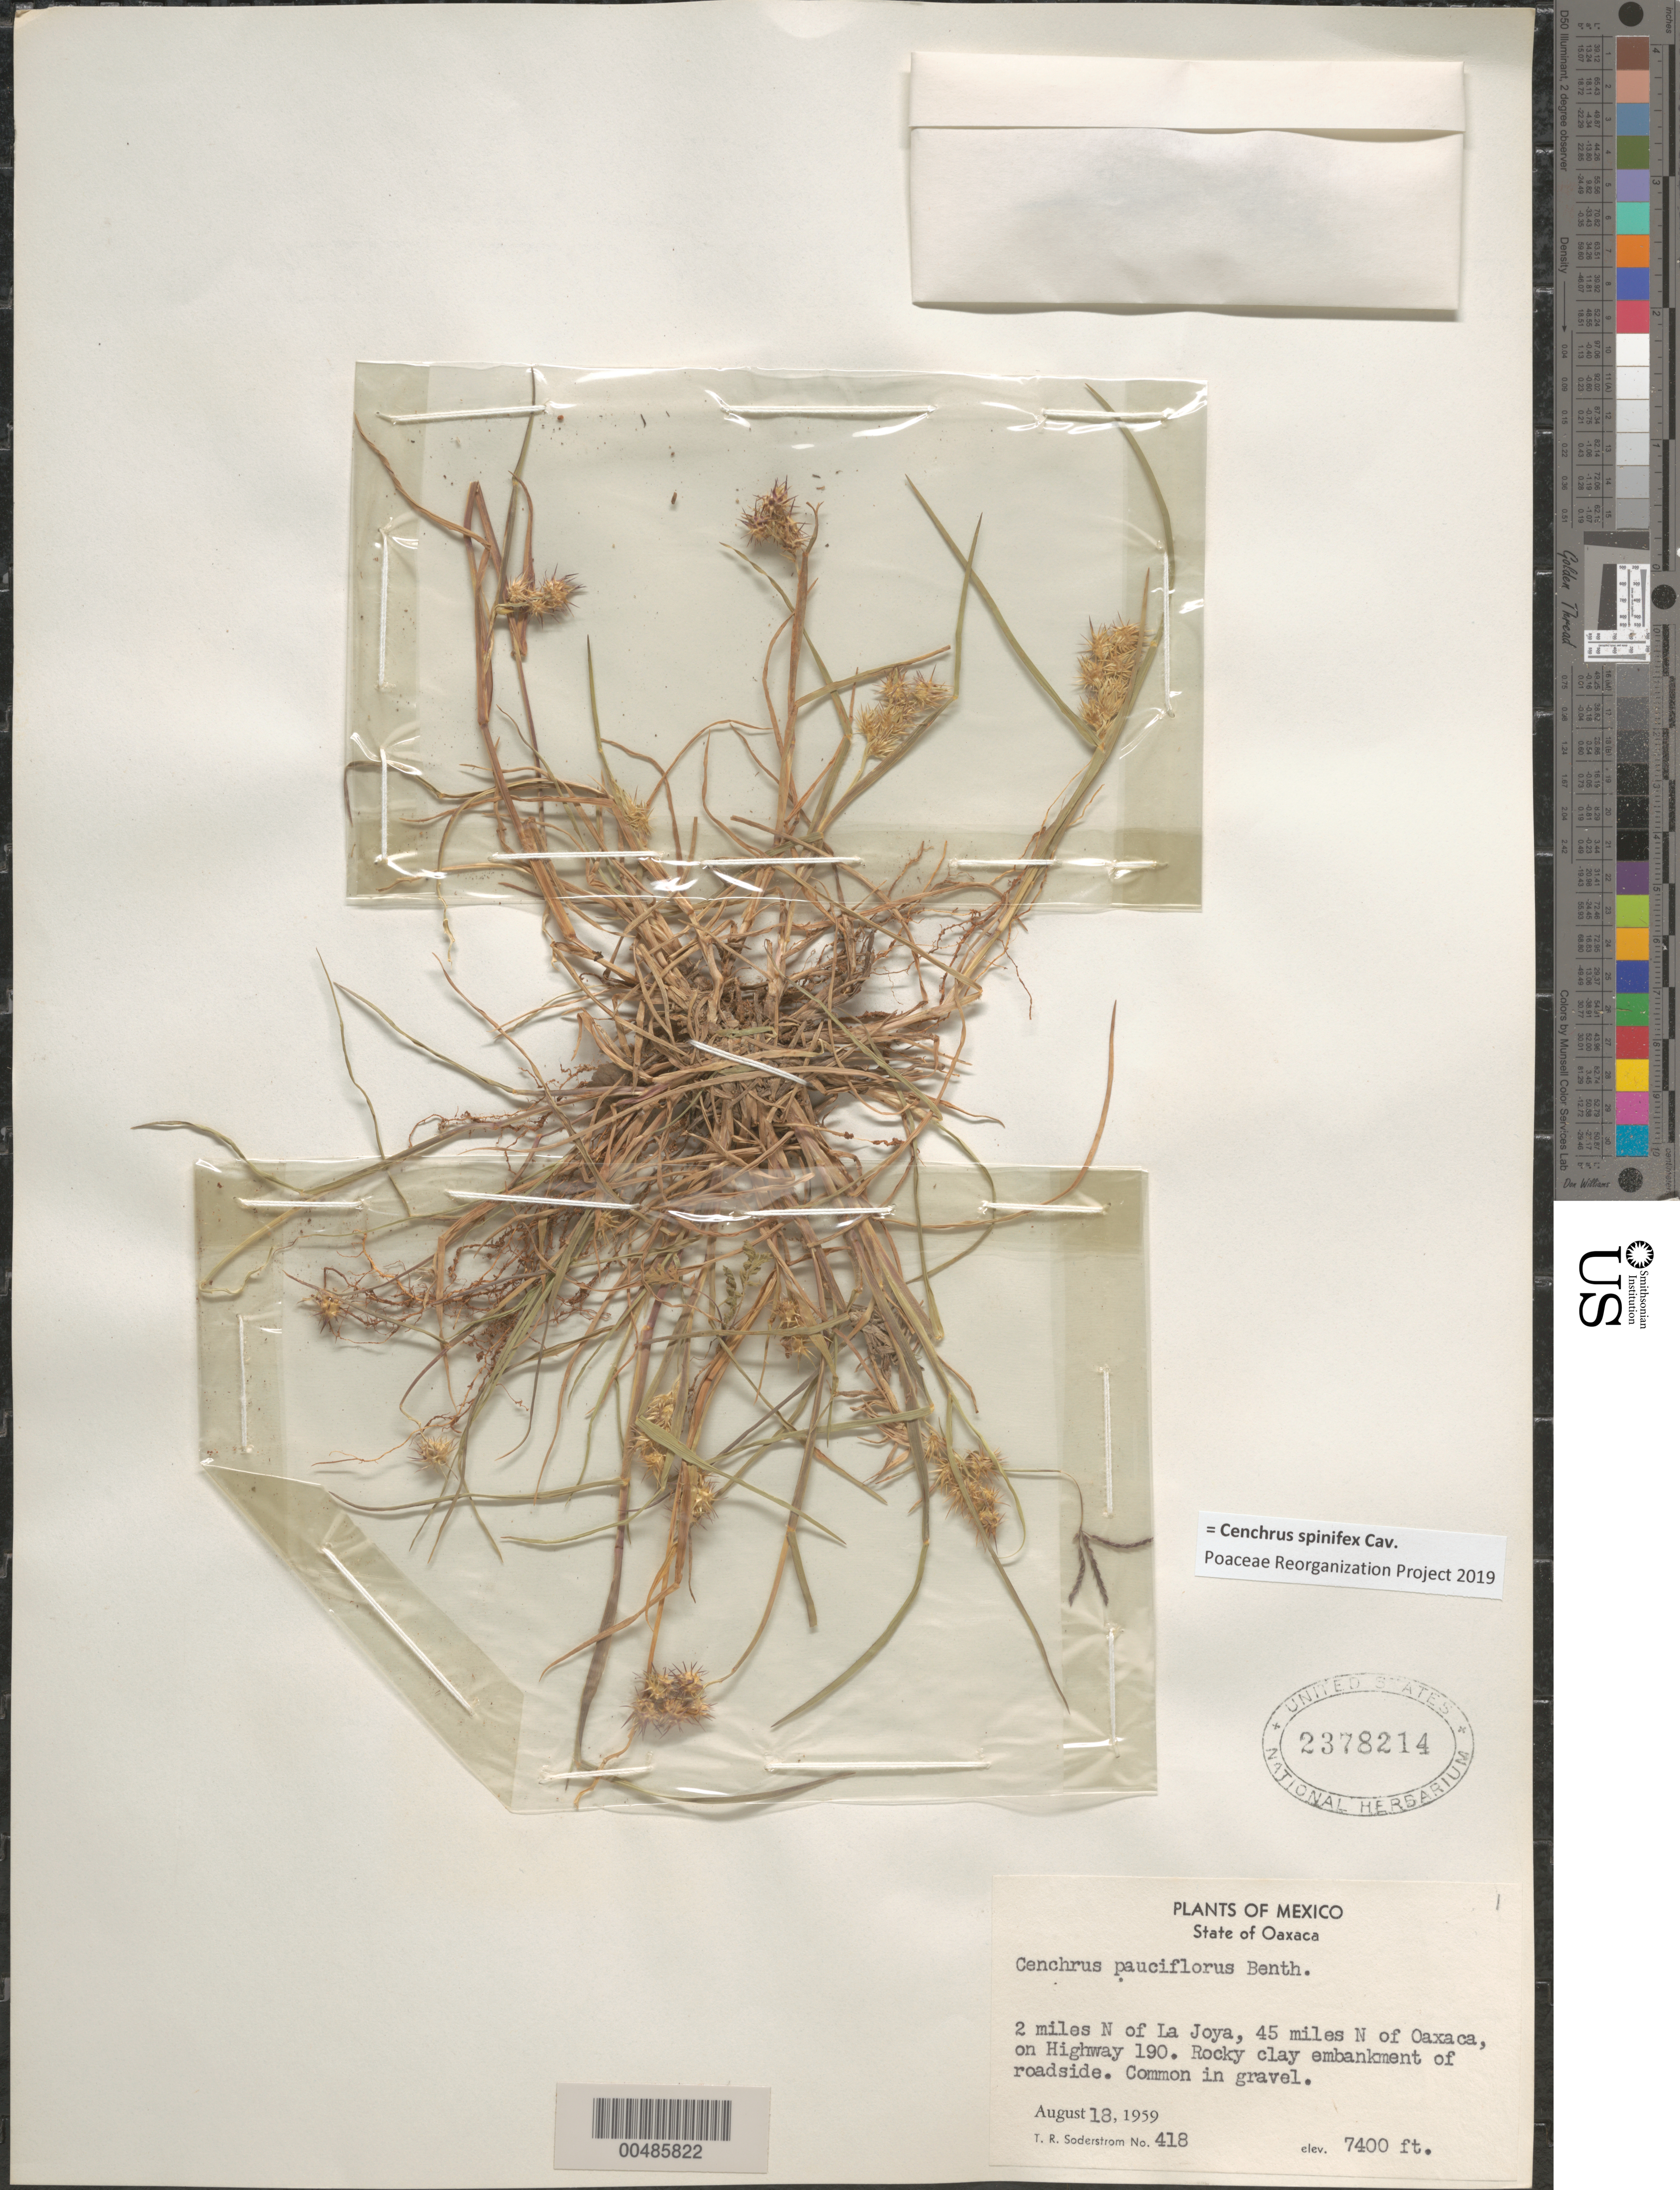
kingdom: Plantae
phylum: Tracheophyta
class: Liliopsida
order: Poales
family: Poaceae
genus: Cenchrus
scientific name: Cenchrus spinifex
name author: Cav.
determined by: Poaceae Reorganization Project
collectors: T. R. Soderstrom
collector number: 418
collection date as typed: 18 Aug 1959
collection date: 1959-08-18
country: Mexico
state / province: Oaxaca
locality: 2 mi N of La Joya, 45 mi N of Oaxaca, on Highway 190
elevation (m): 2256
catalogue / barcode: US 2378214